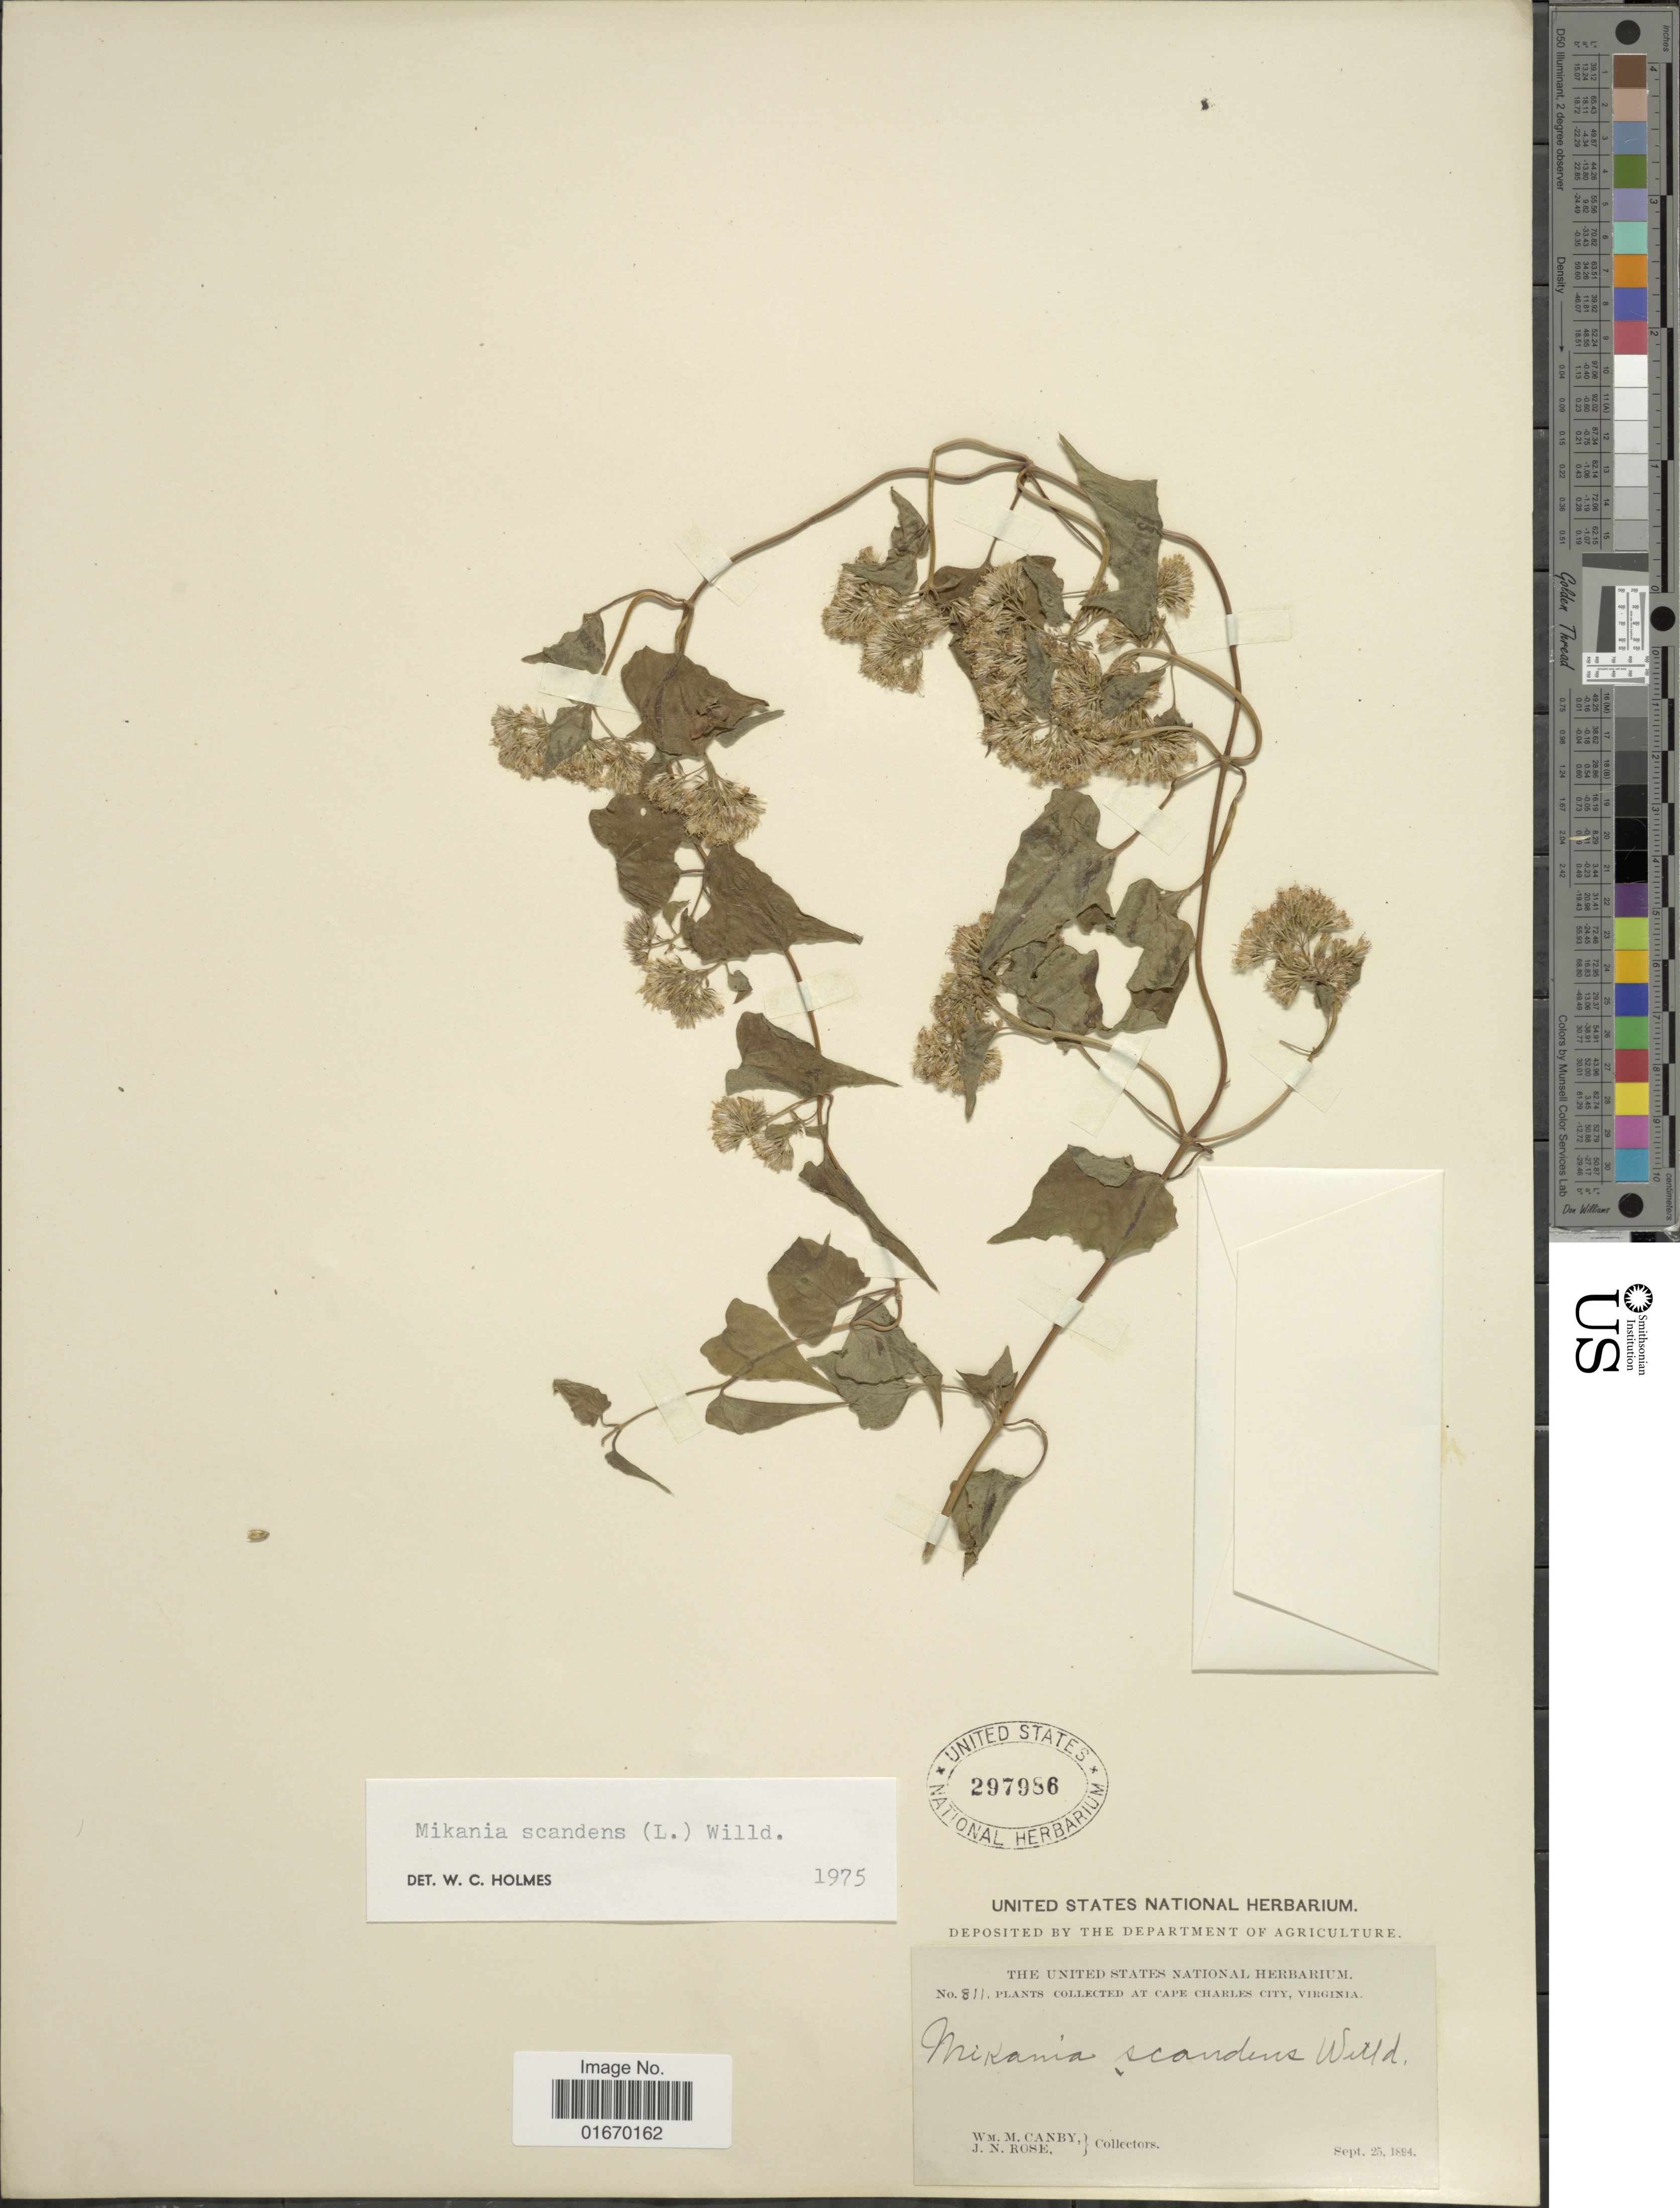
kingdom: Plantae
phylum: Tracheophyta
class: Magnoliopsida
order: Asterales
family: Asteraceae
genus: Mikania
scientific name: Mikania scandens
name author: (L.) Willd.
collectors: W. M. Canby & J. N. Rose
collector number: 811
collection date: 1894-09-25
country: United States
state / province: Virginia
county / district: Accomack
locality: Cape Charles City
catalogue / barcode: US 297986